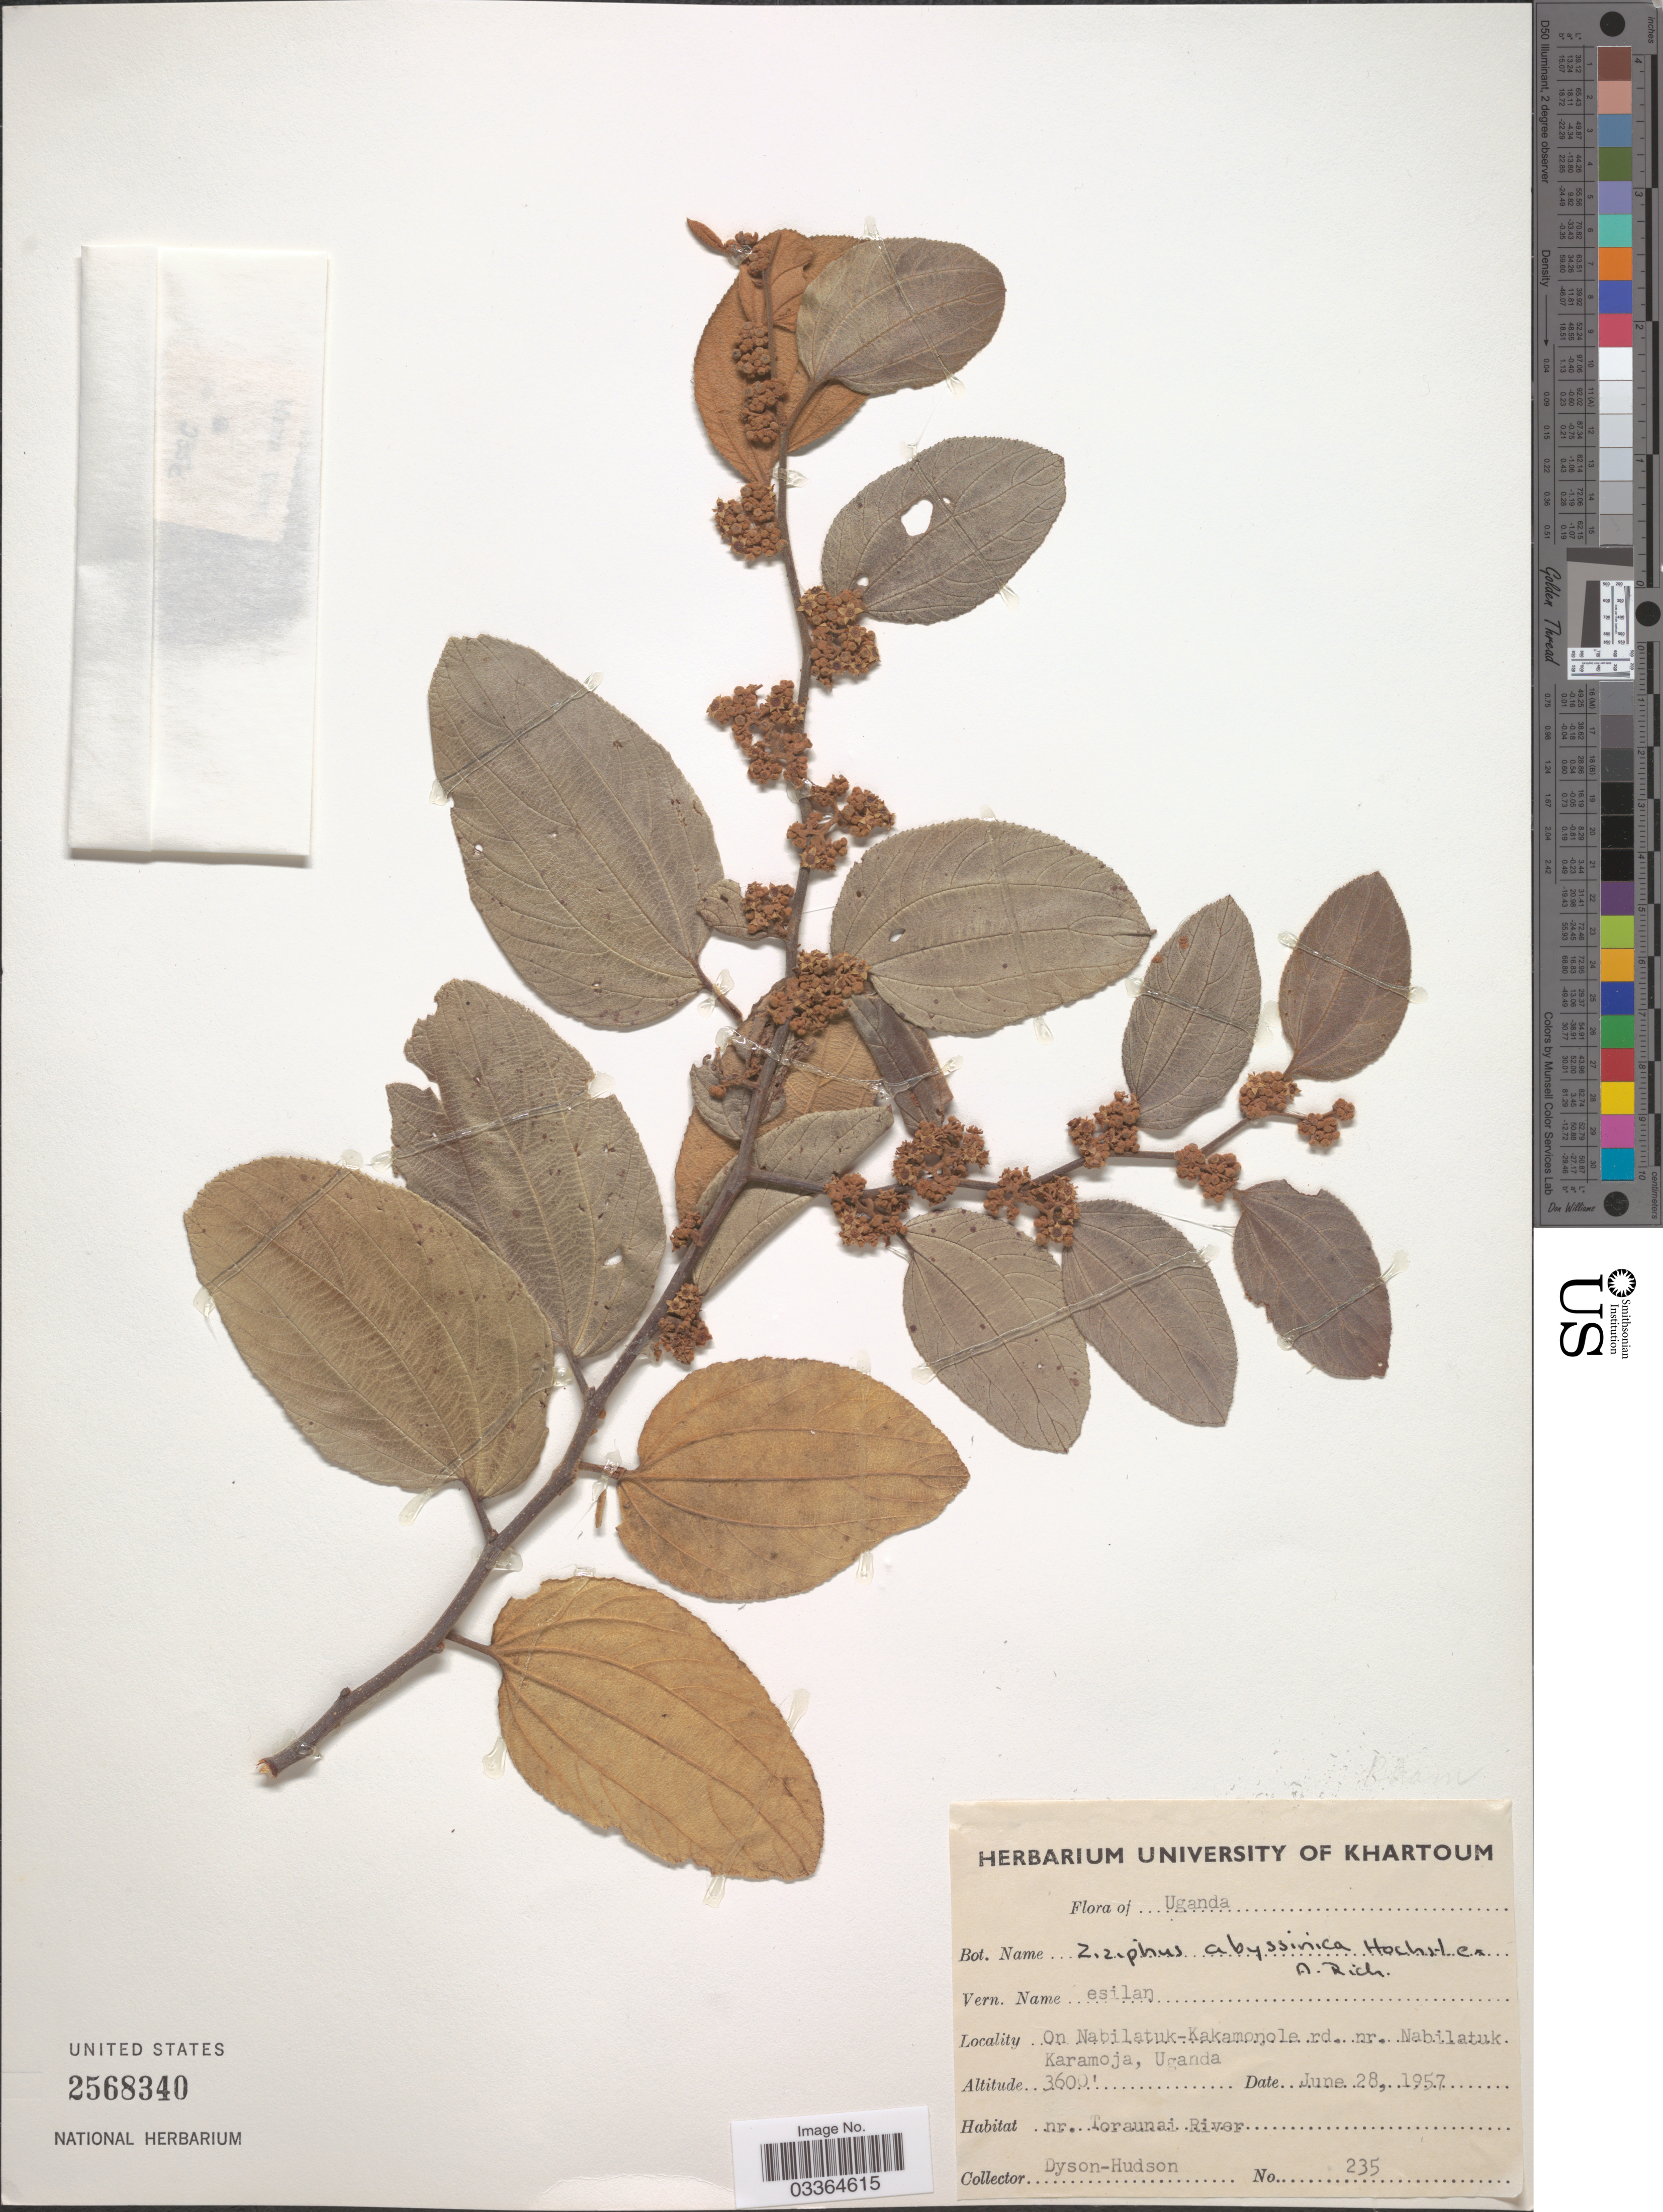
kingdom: Plantae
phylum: Tracheophyta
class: Magnoliopsida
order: Rosales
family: Rhamnaceae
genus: Ziziphus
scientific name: Ziziphus abyssinica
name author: Hochst. ex A. Rich.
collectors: Dyson-Hudson, --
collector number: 235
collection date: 1957-06-28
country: Uganda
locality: On Nabilatuk-Kakamonole rd. nr. Nabilatuk. Karamoja.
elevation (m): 1097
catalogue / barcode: US 2568340